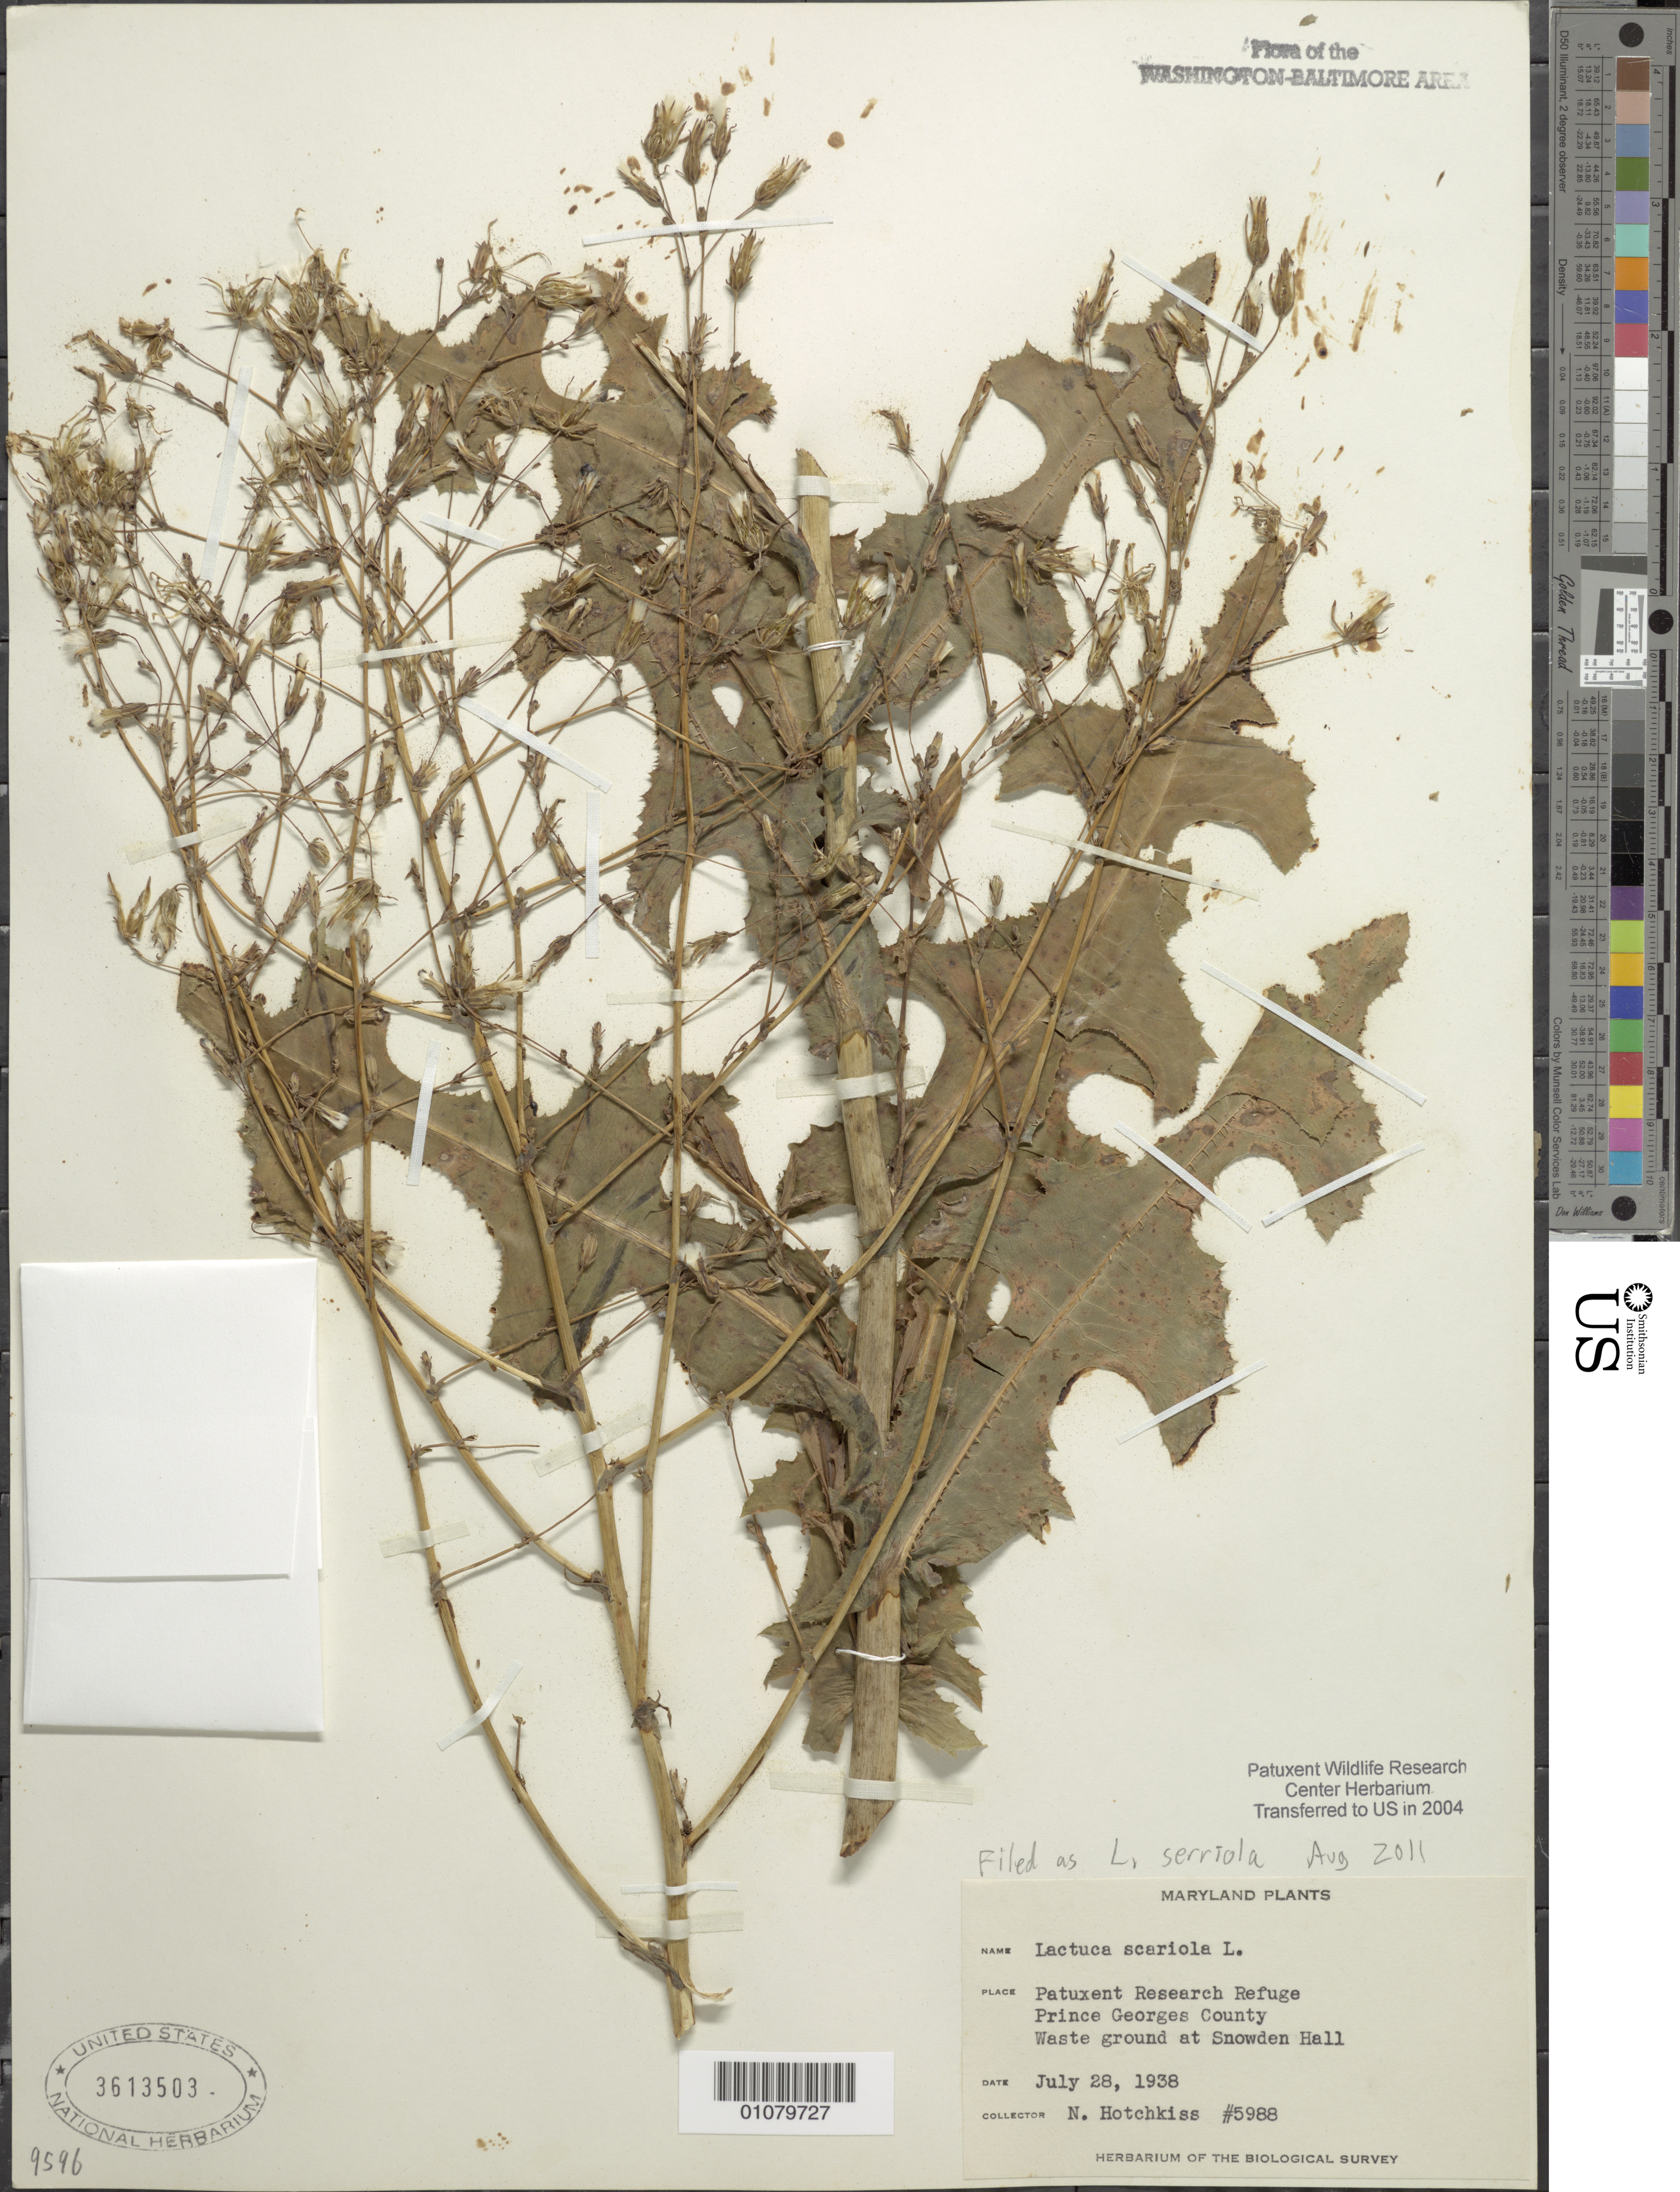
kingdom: Plantae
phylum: Tracheophyta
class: Magnoliopsida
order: Asterales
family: Asteraceae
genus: Lactuca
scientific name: Lactuca serriola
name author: L.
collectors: N. Hotchkiss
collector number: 5988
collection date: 1938-07-28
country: United States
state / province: Maryland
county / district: Prince George's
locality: Patuxent Wildlife Refuge. Snowden Hall.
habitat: Waste ground.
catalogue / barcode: US 3613503